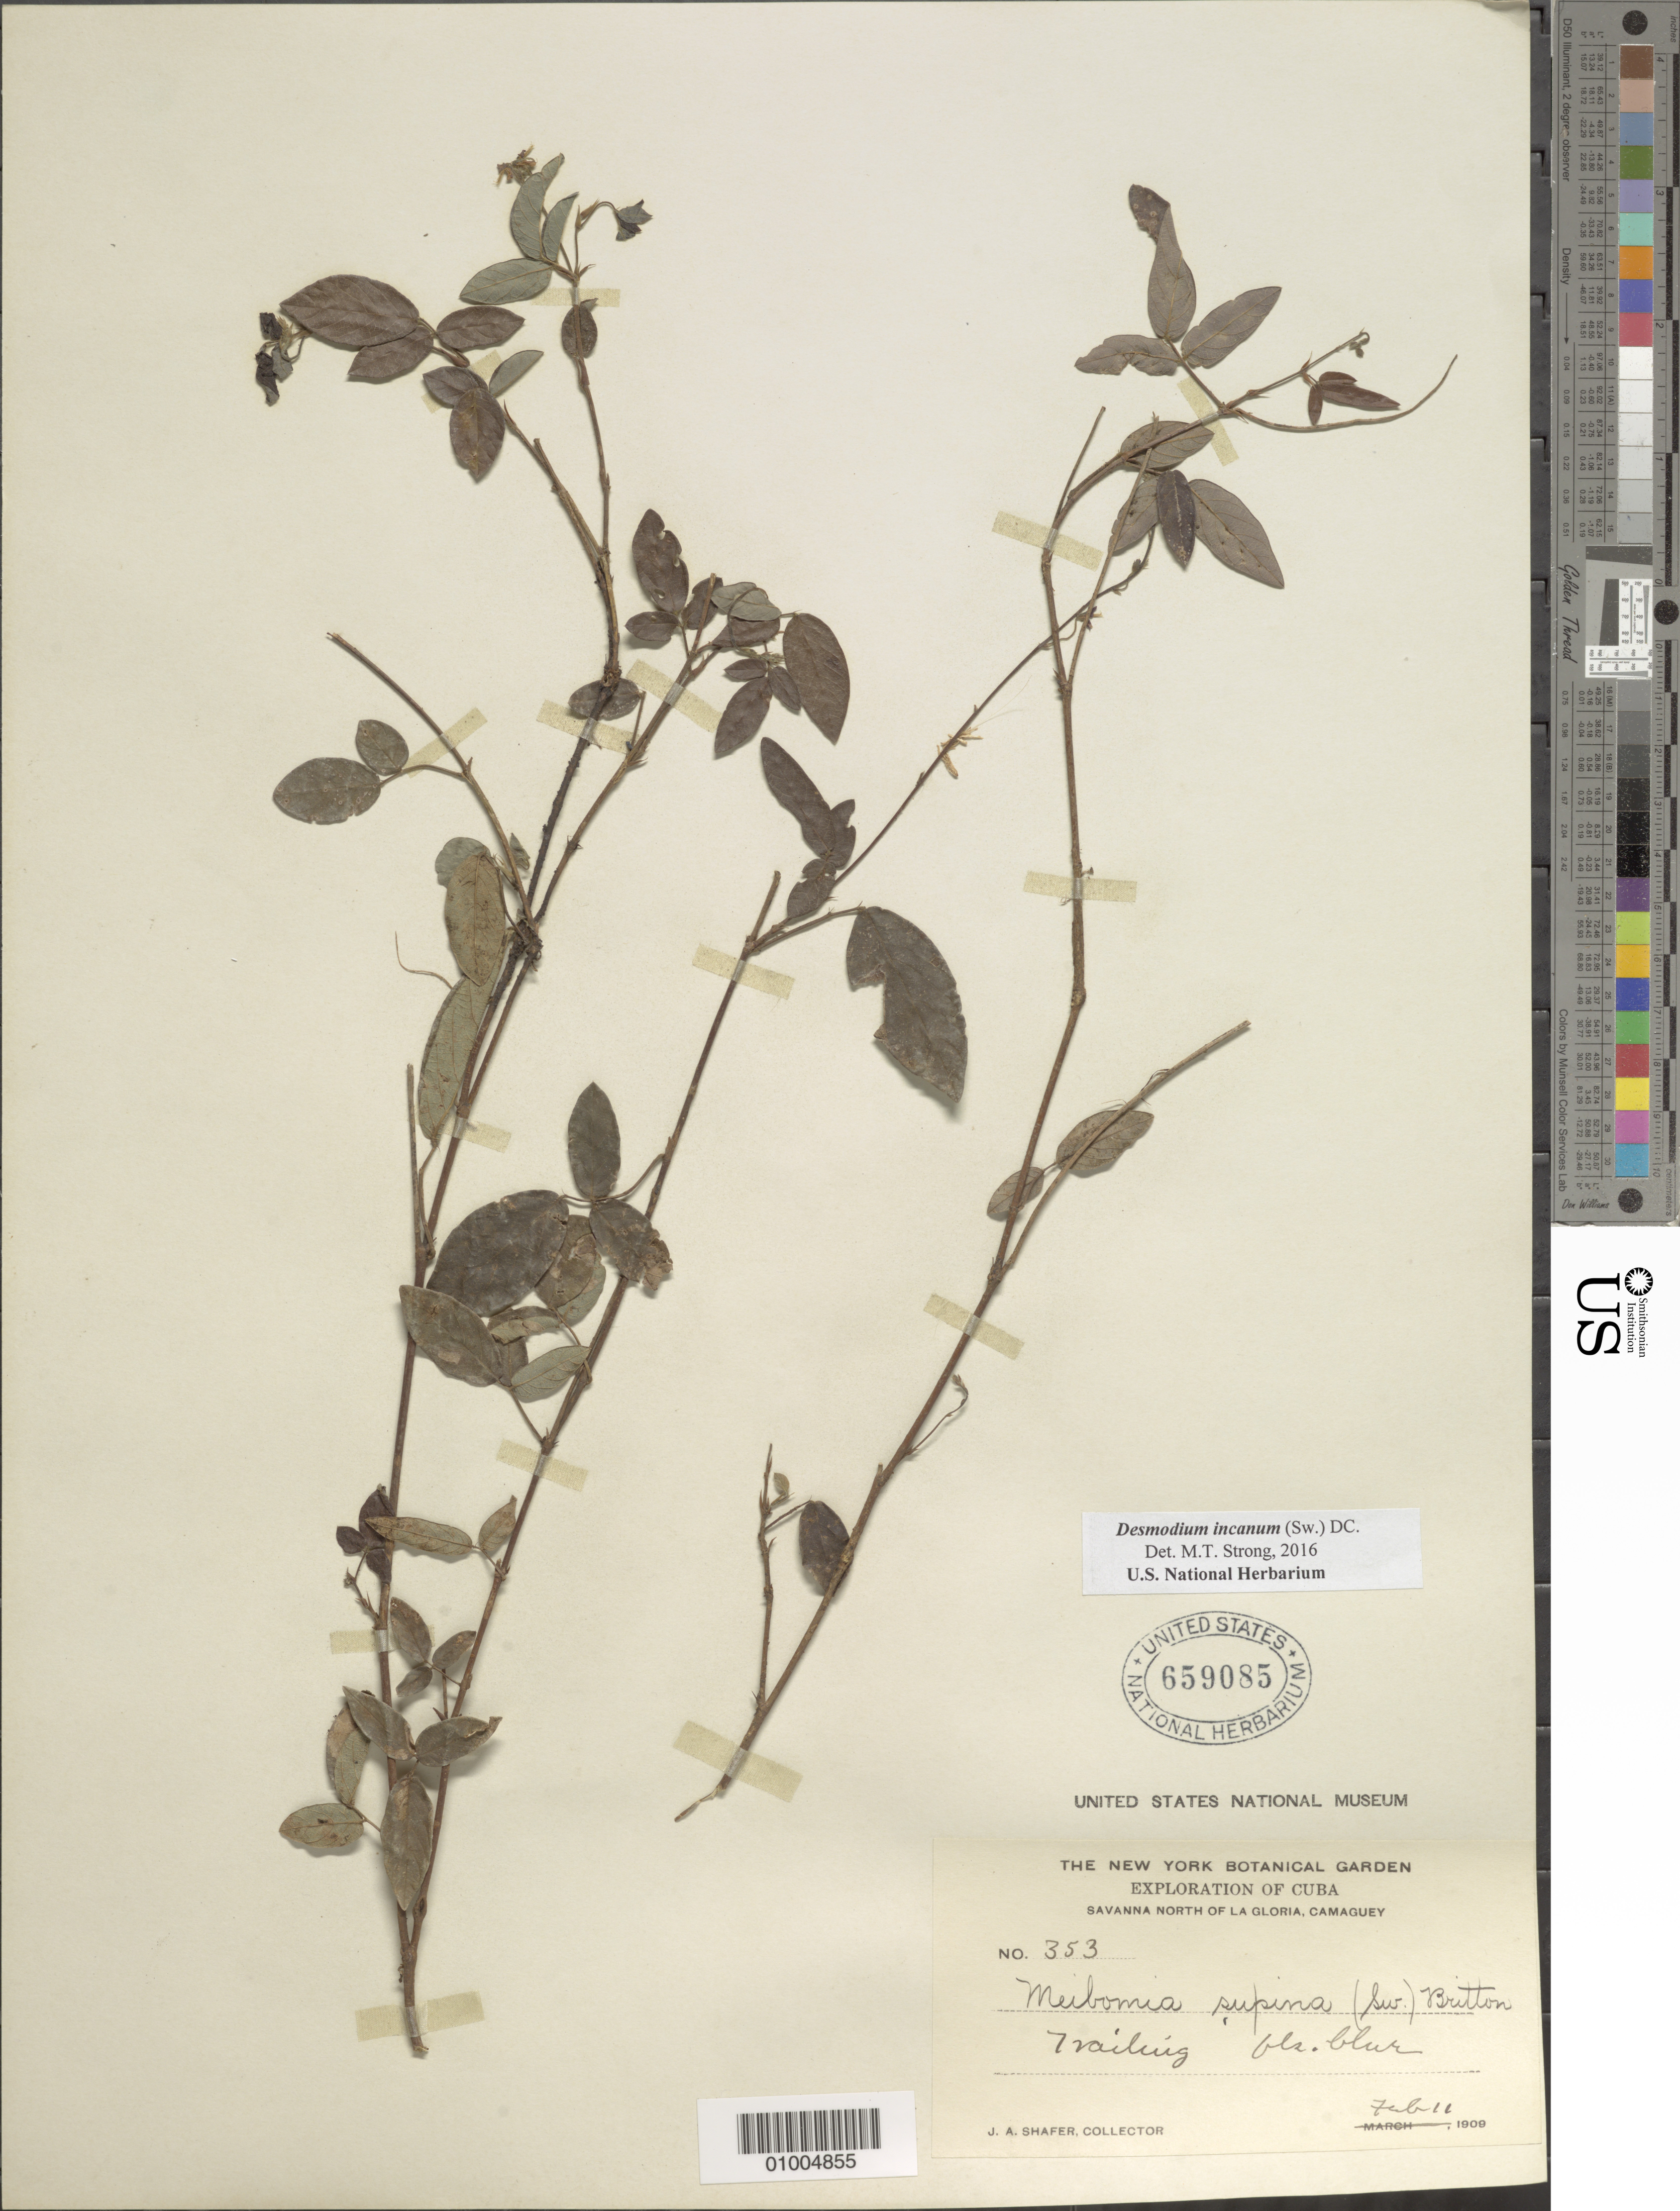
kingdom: Plantae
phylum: Tracheophyta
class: Magnoliopsida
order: Fabales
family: Fabaceae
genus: Desmodium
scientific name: Desmodium incanum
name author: (Sw.) DC.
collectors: J. A. Shafer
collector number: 353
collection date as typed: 11 Feb 1909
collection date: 1909-02-11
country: Cuba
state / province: Camagüey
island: Cuba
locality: La Gloria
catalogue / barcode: US 659085